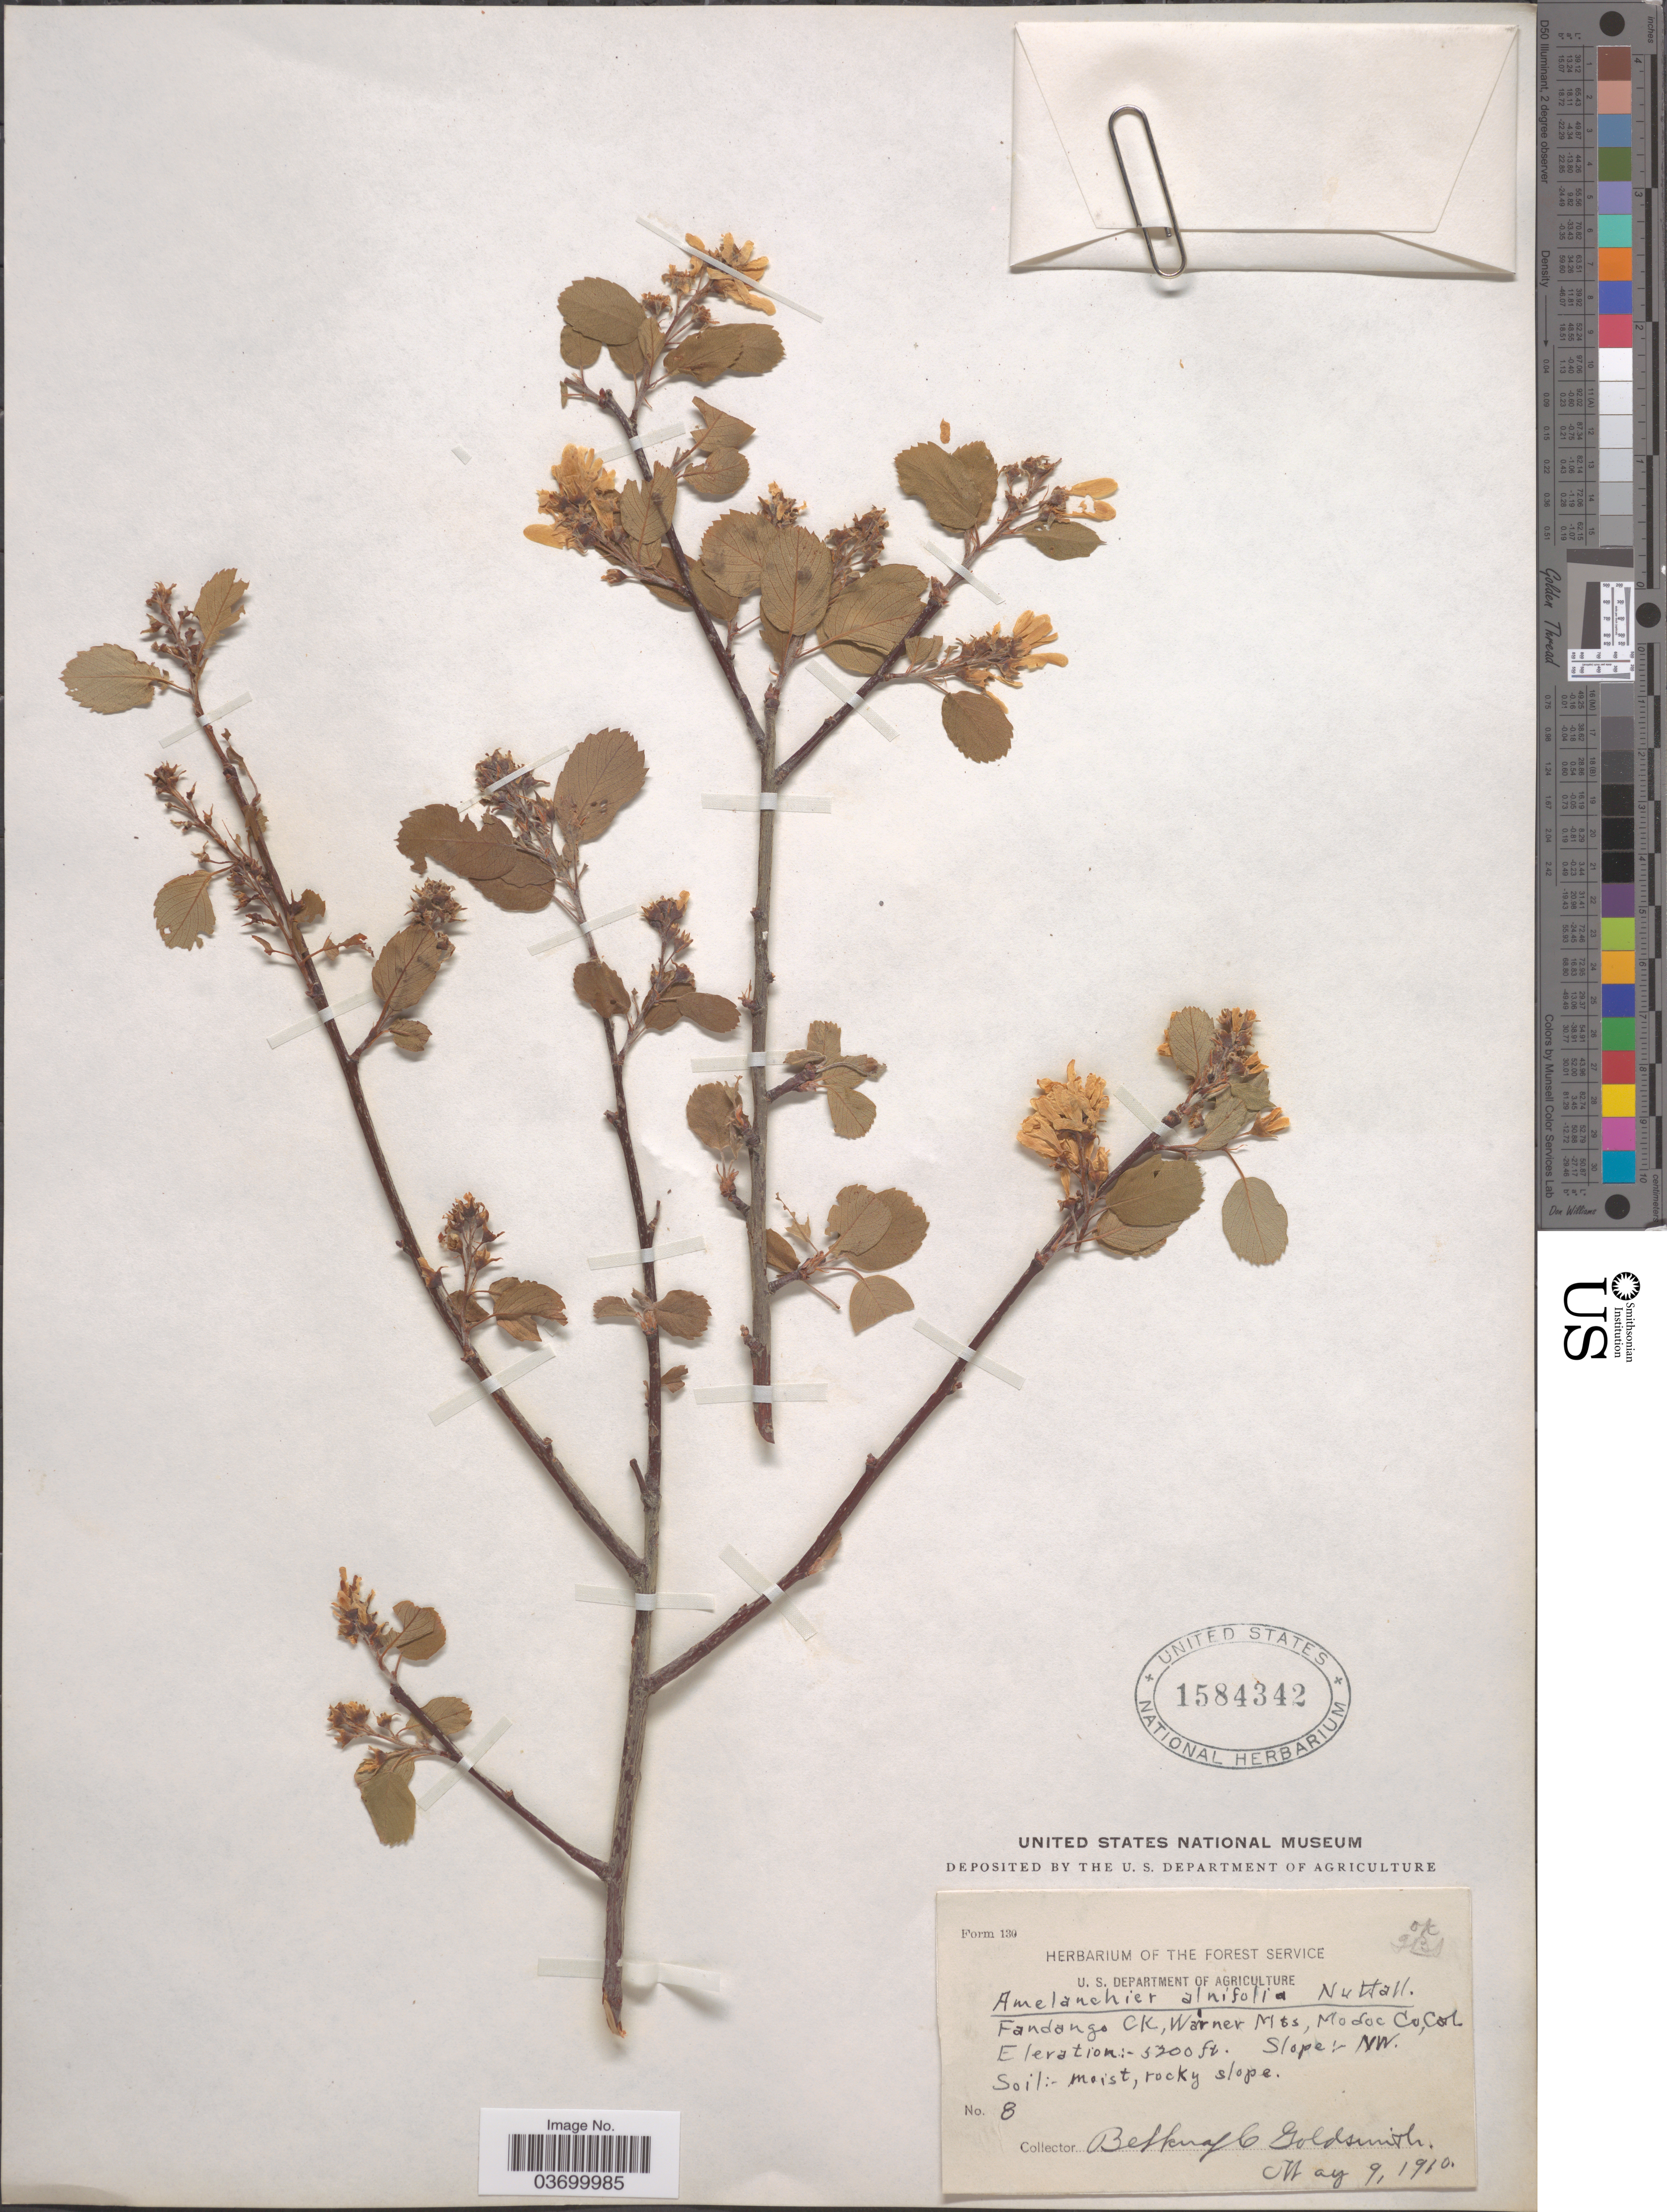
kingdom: Plantae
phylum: Tracheophyta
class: Magnoliopsida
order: Rosales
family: Rosaceae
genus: Amelanchier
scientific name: Amelanchier alnifolia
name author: (Nutt.) Nutt. ex M. Roem.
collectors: B. Goldsmith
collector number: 8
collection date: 1910-05-09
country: United States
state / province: California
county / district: Modoc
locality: Fandango CK, Warner Mts, Modoc Co.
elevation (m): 1585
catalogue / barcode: US 1584342